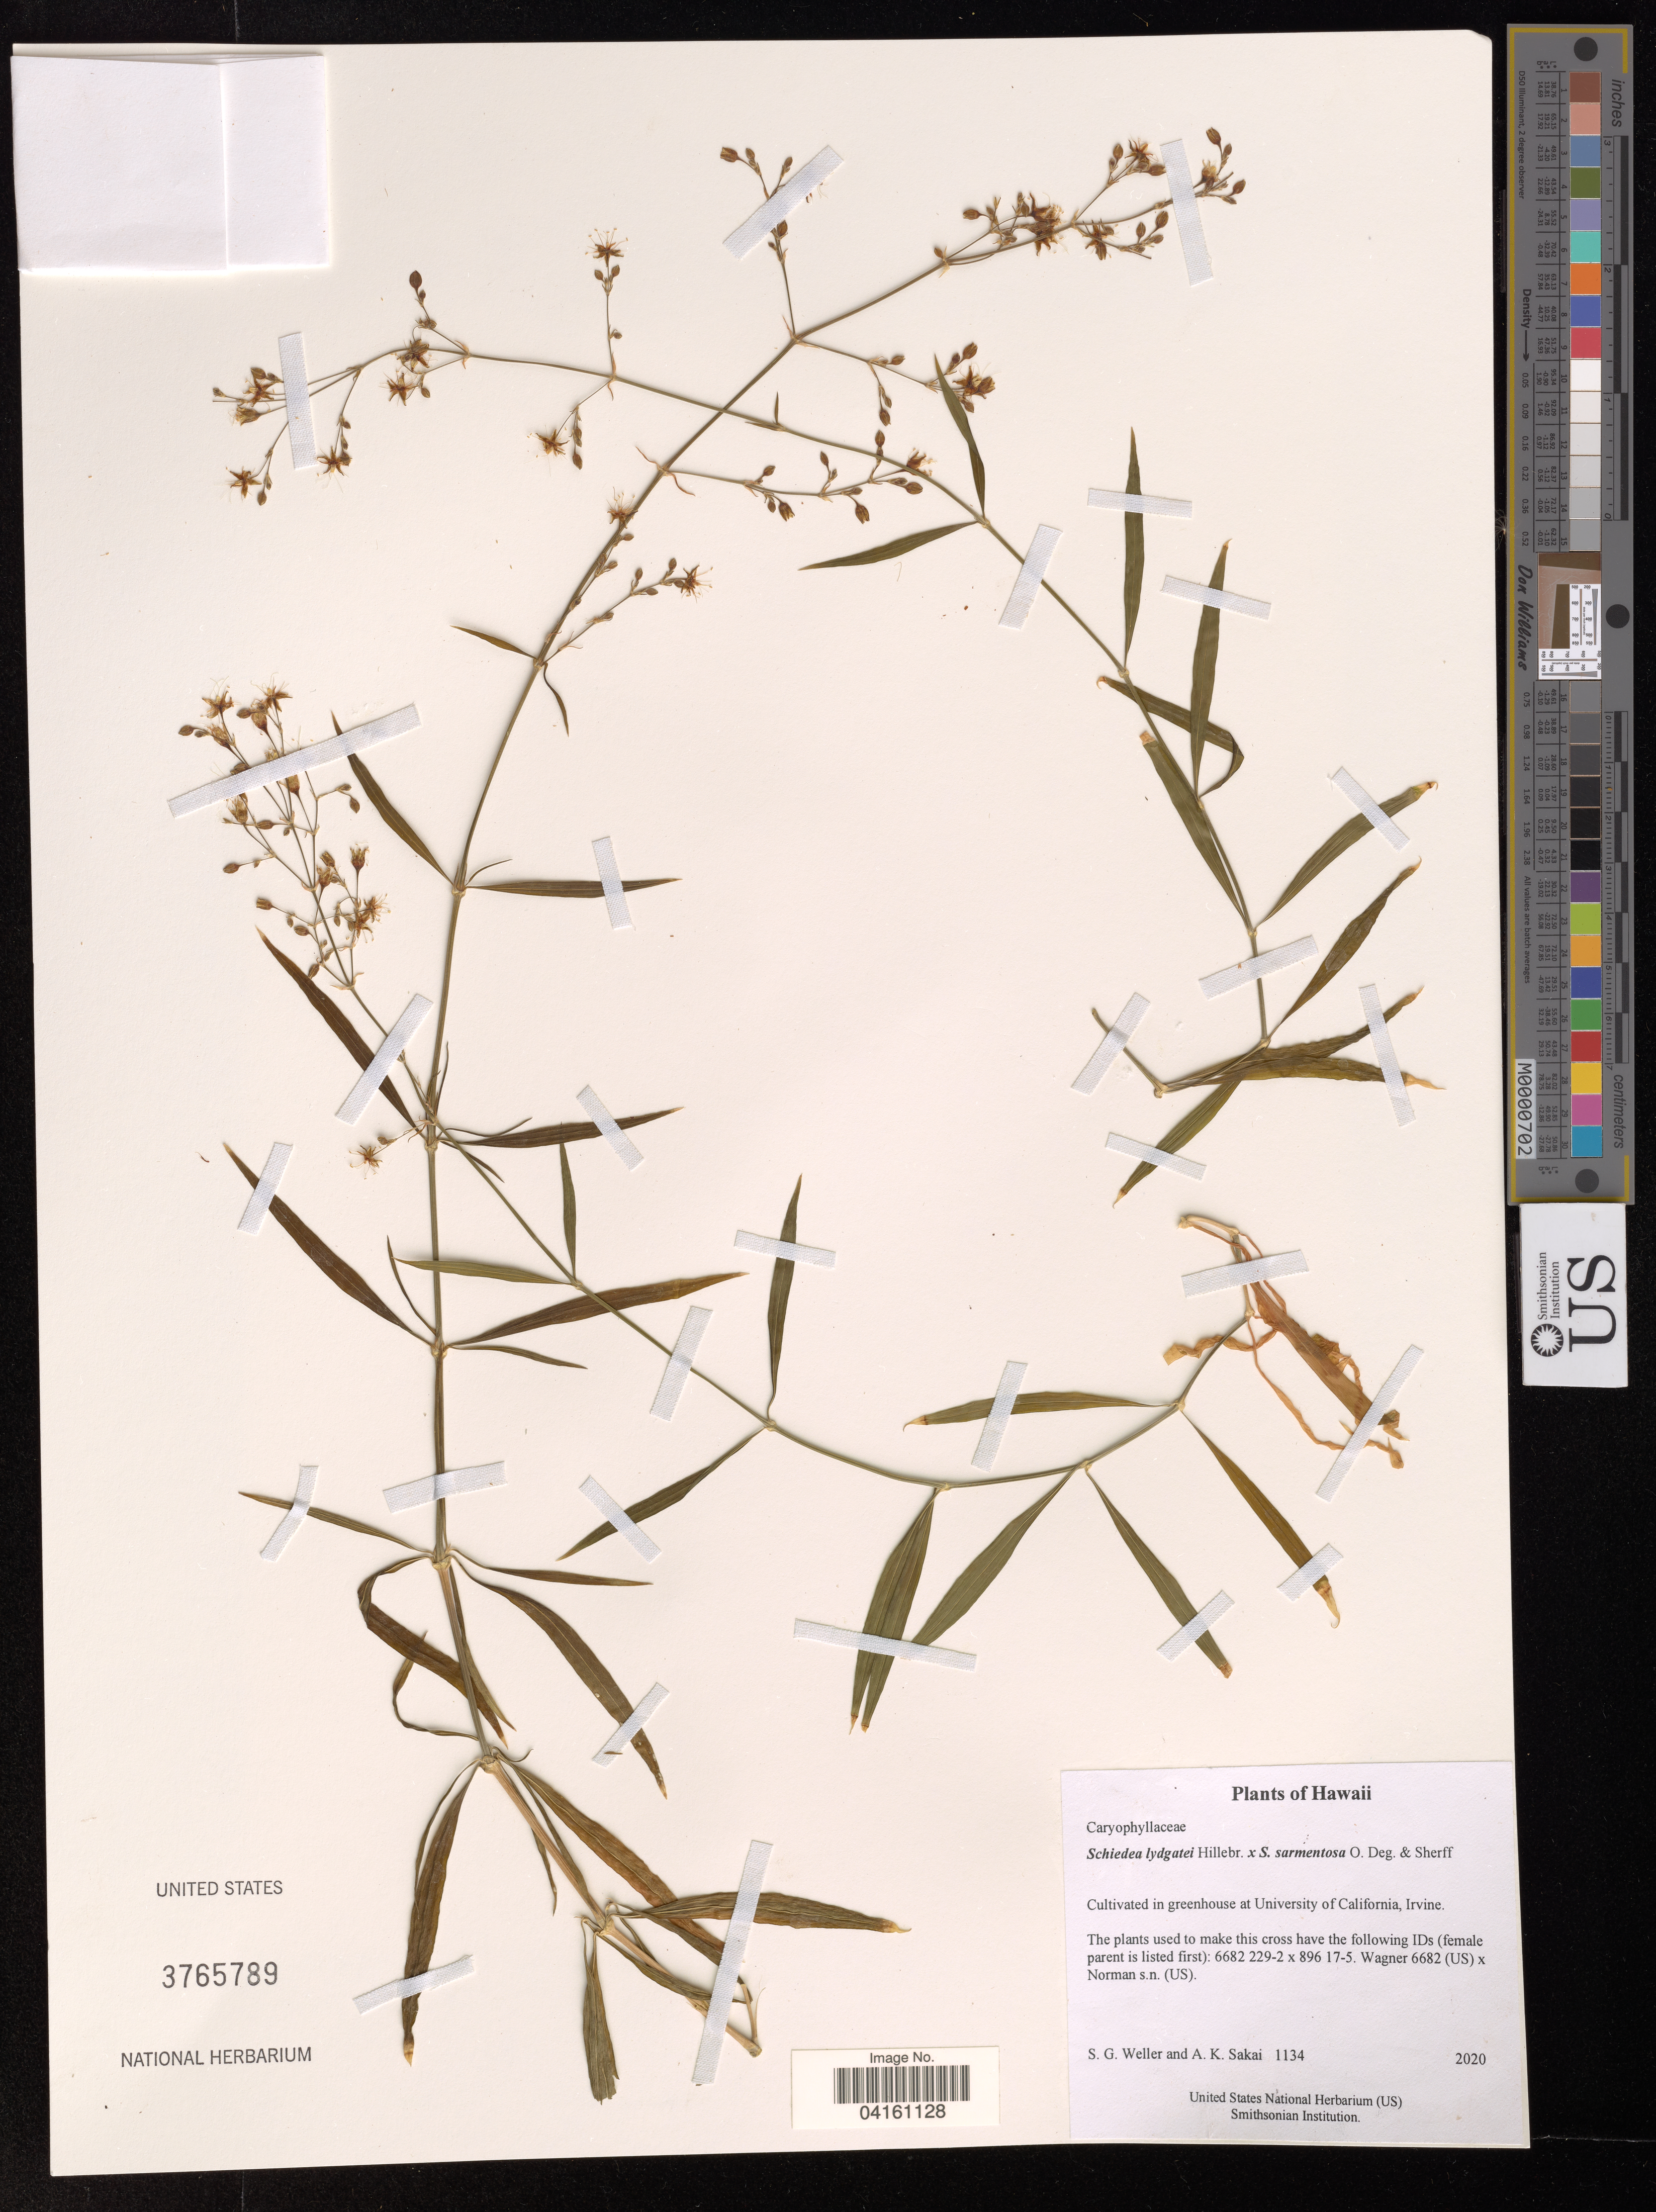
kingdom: Plantae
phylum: Tracheophyta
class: Magnoliopsida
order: Caryophyllales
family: Caryophyllaceae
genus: Schiedea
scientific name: Schiedea lydgatei x S. sarmentosa O. Deg. & Sherff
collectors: S. G. Weller & A. Sakai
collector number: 1134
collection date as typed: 2020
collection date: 2020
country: United States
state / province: California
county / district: Orange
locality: Cultivated in greenhouse at University of California, Irvine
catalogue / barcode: US 3765789